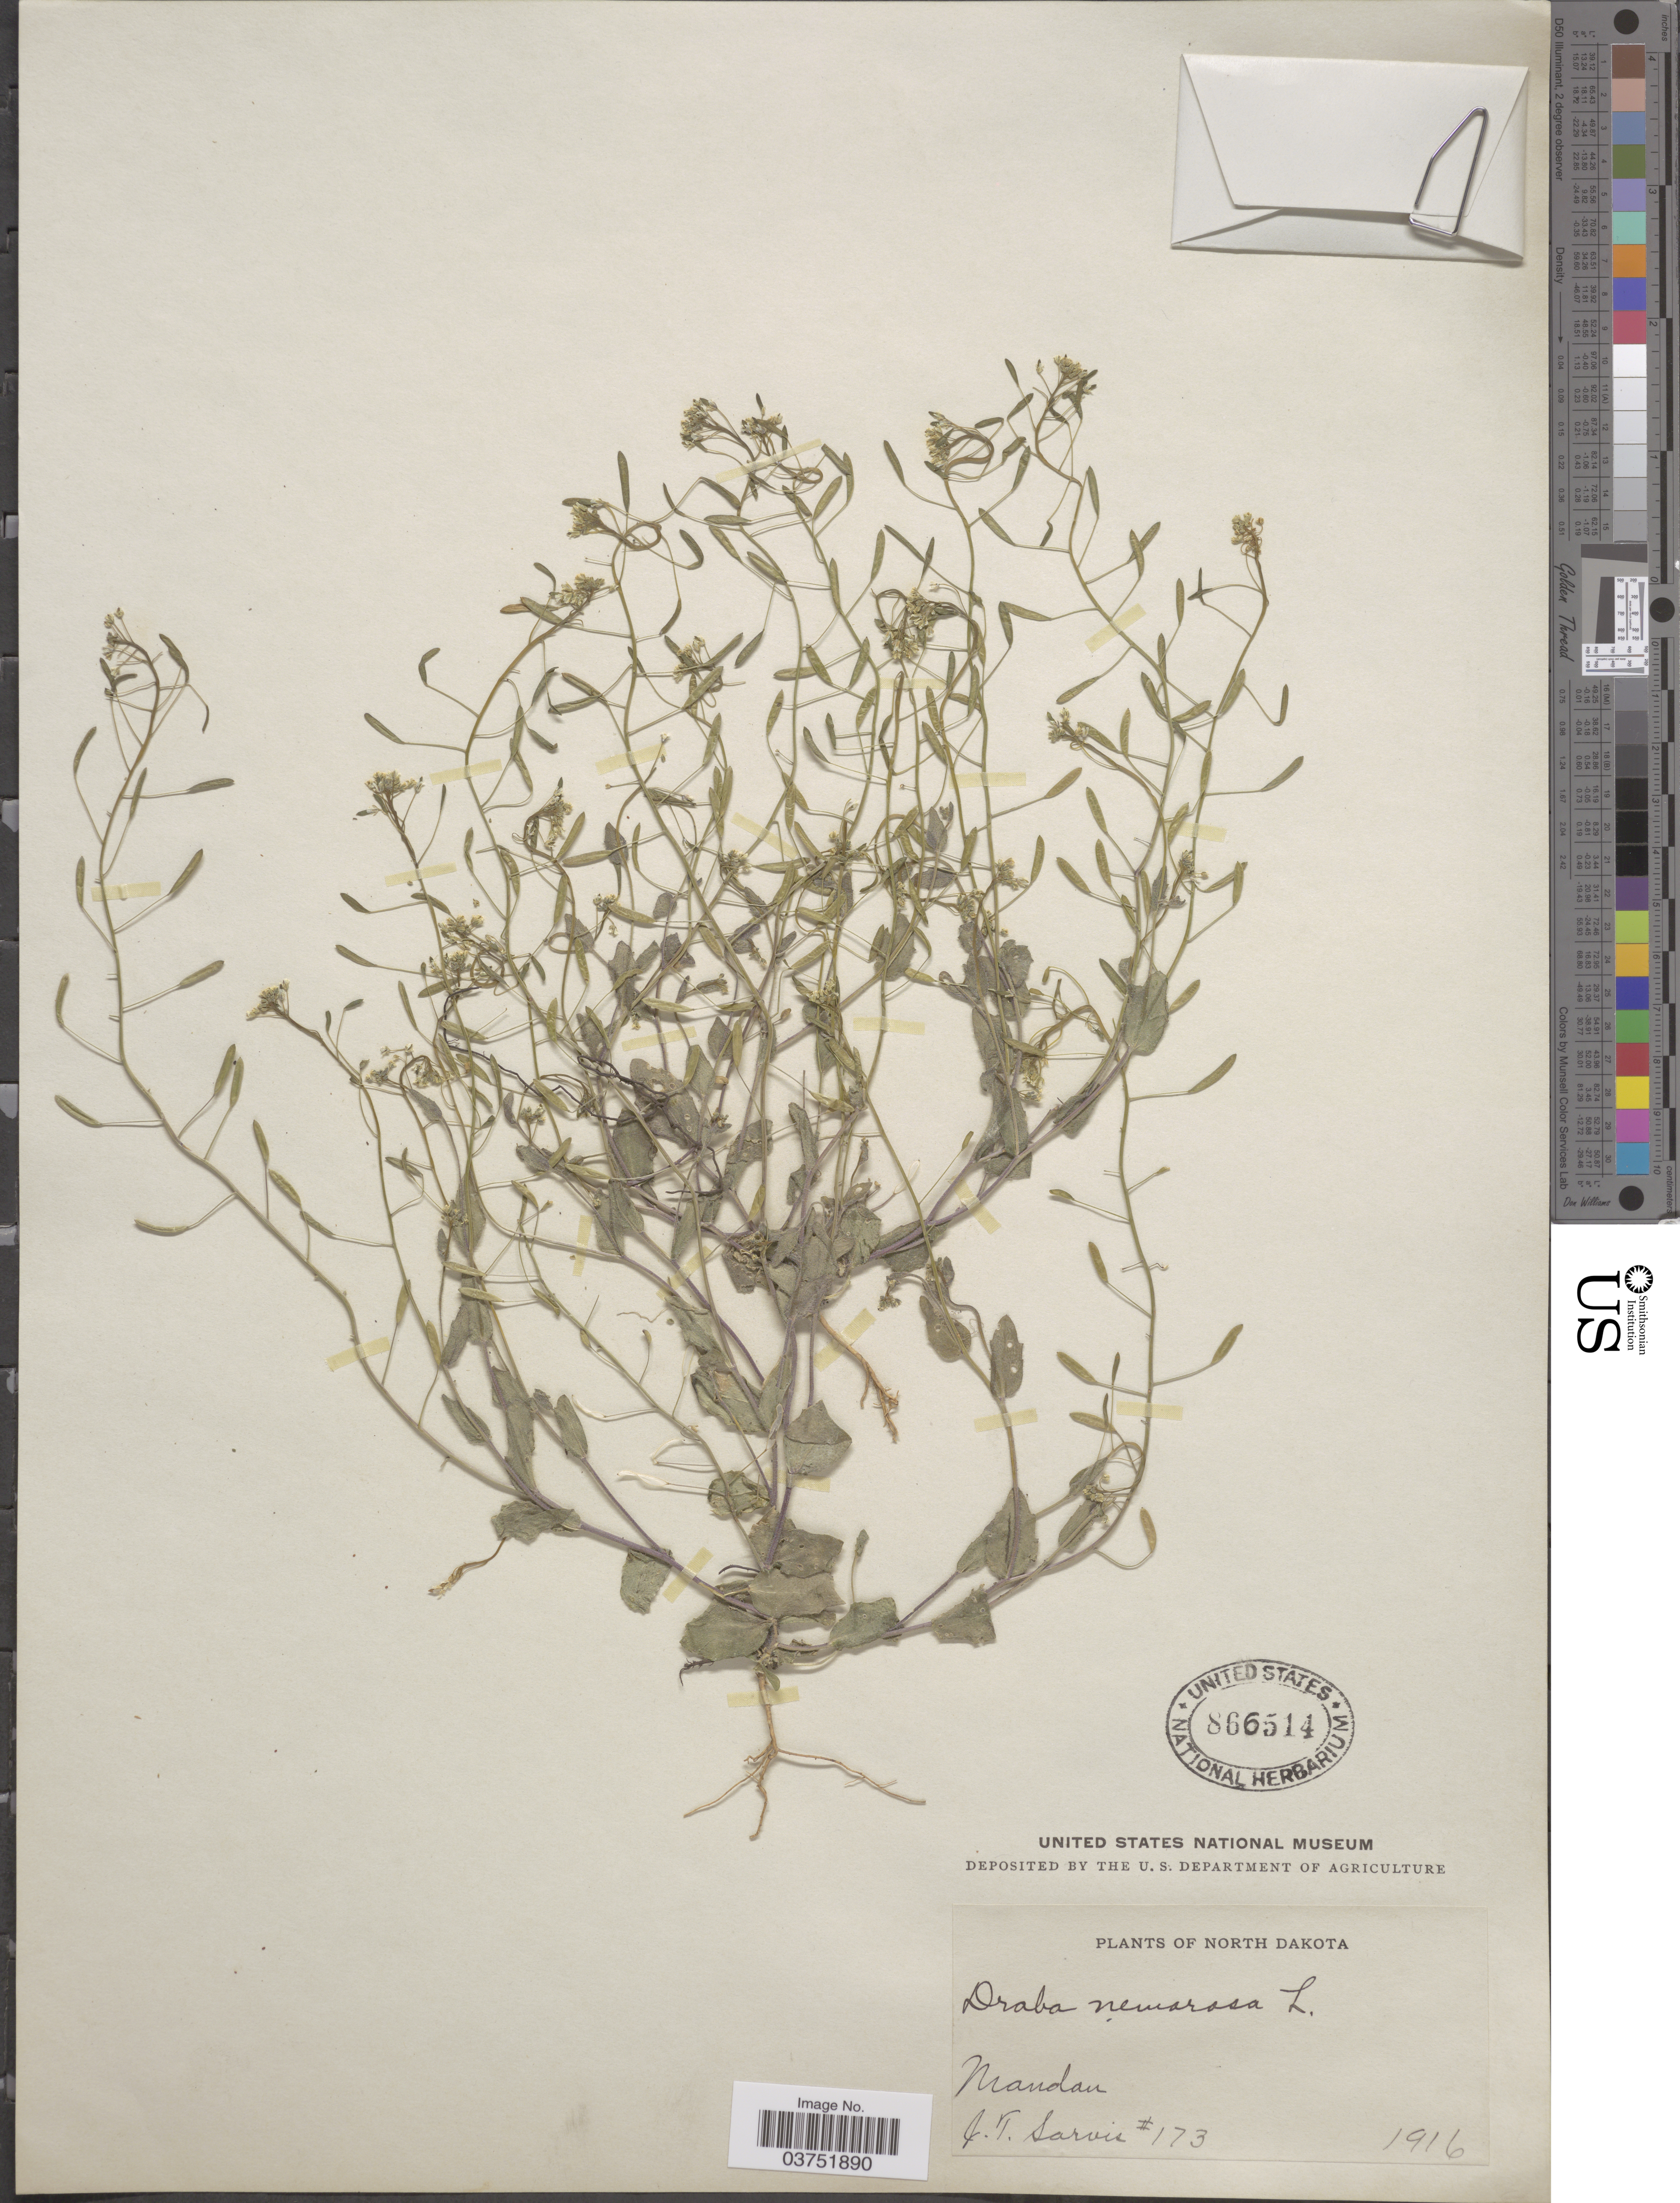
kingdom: Plantae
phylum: Tracheophyta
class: Magnoliopsida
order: Brassicales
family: Brassicaceae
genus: Draba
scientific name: Draba nemorosa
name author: L.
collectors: J. Sarvis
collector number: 173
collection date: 1916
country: United States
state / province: North Dakota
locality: Mandan.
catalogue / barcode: US 866514